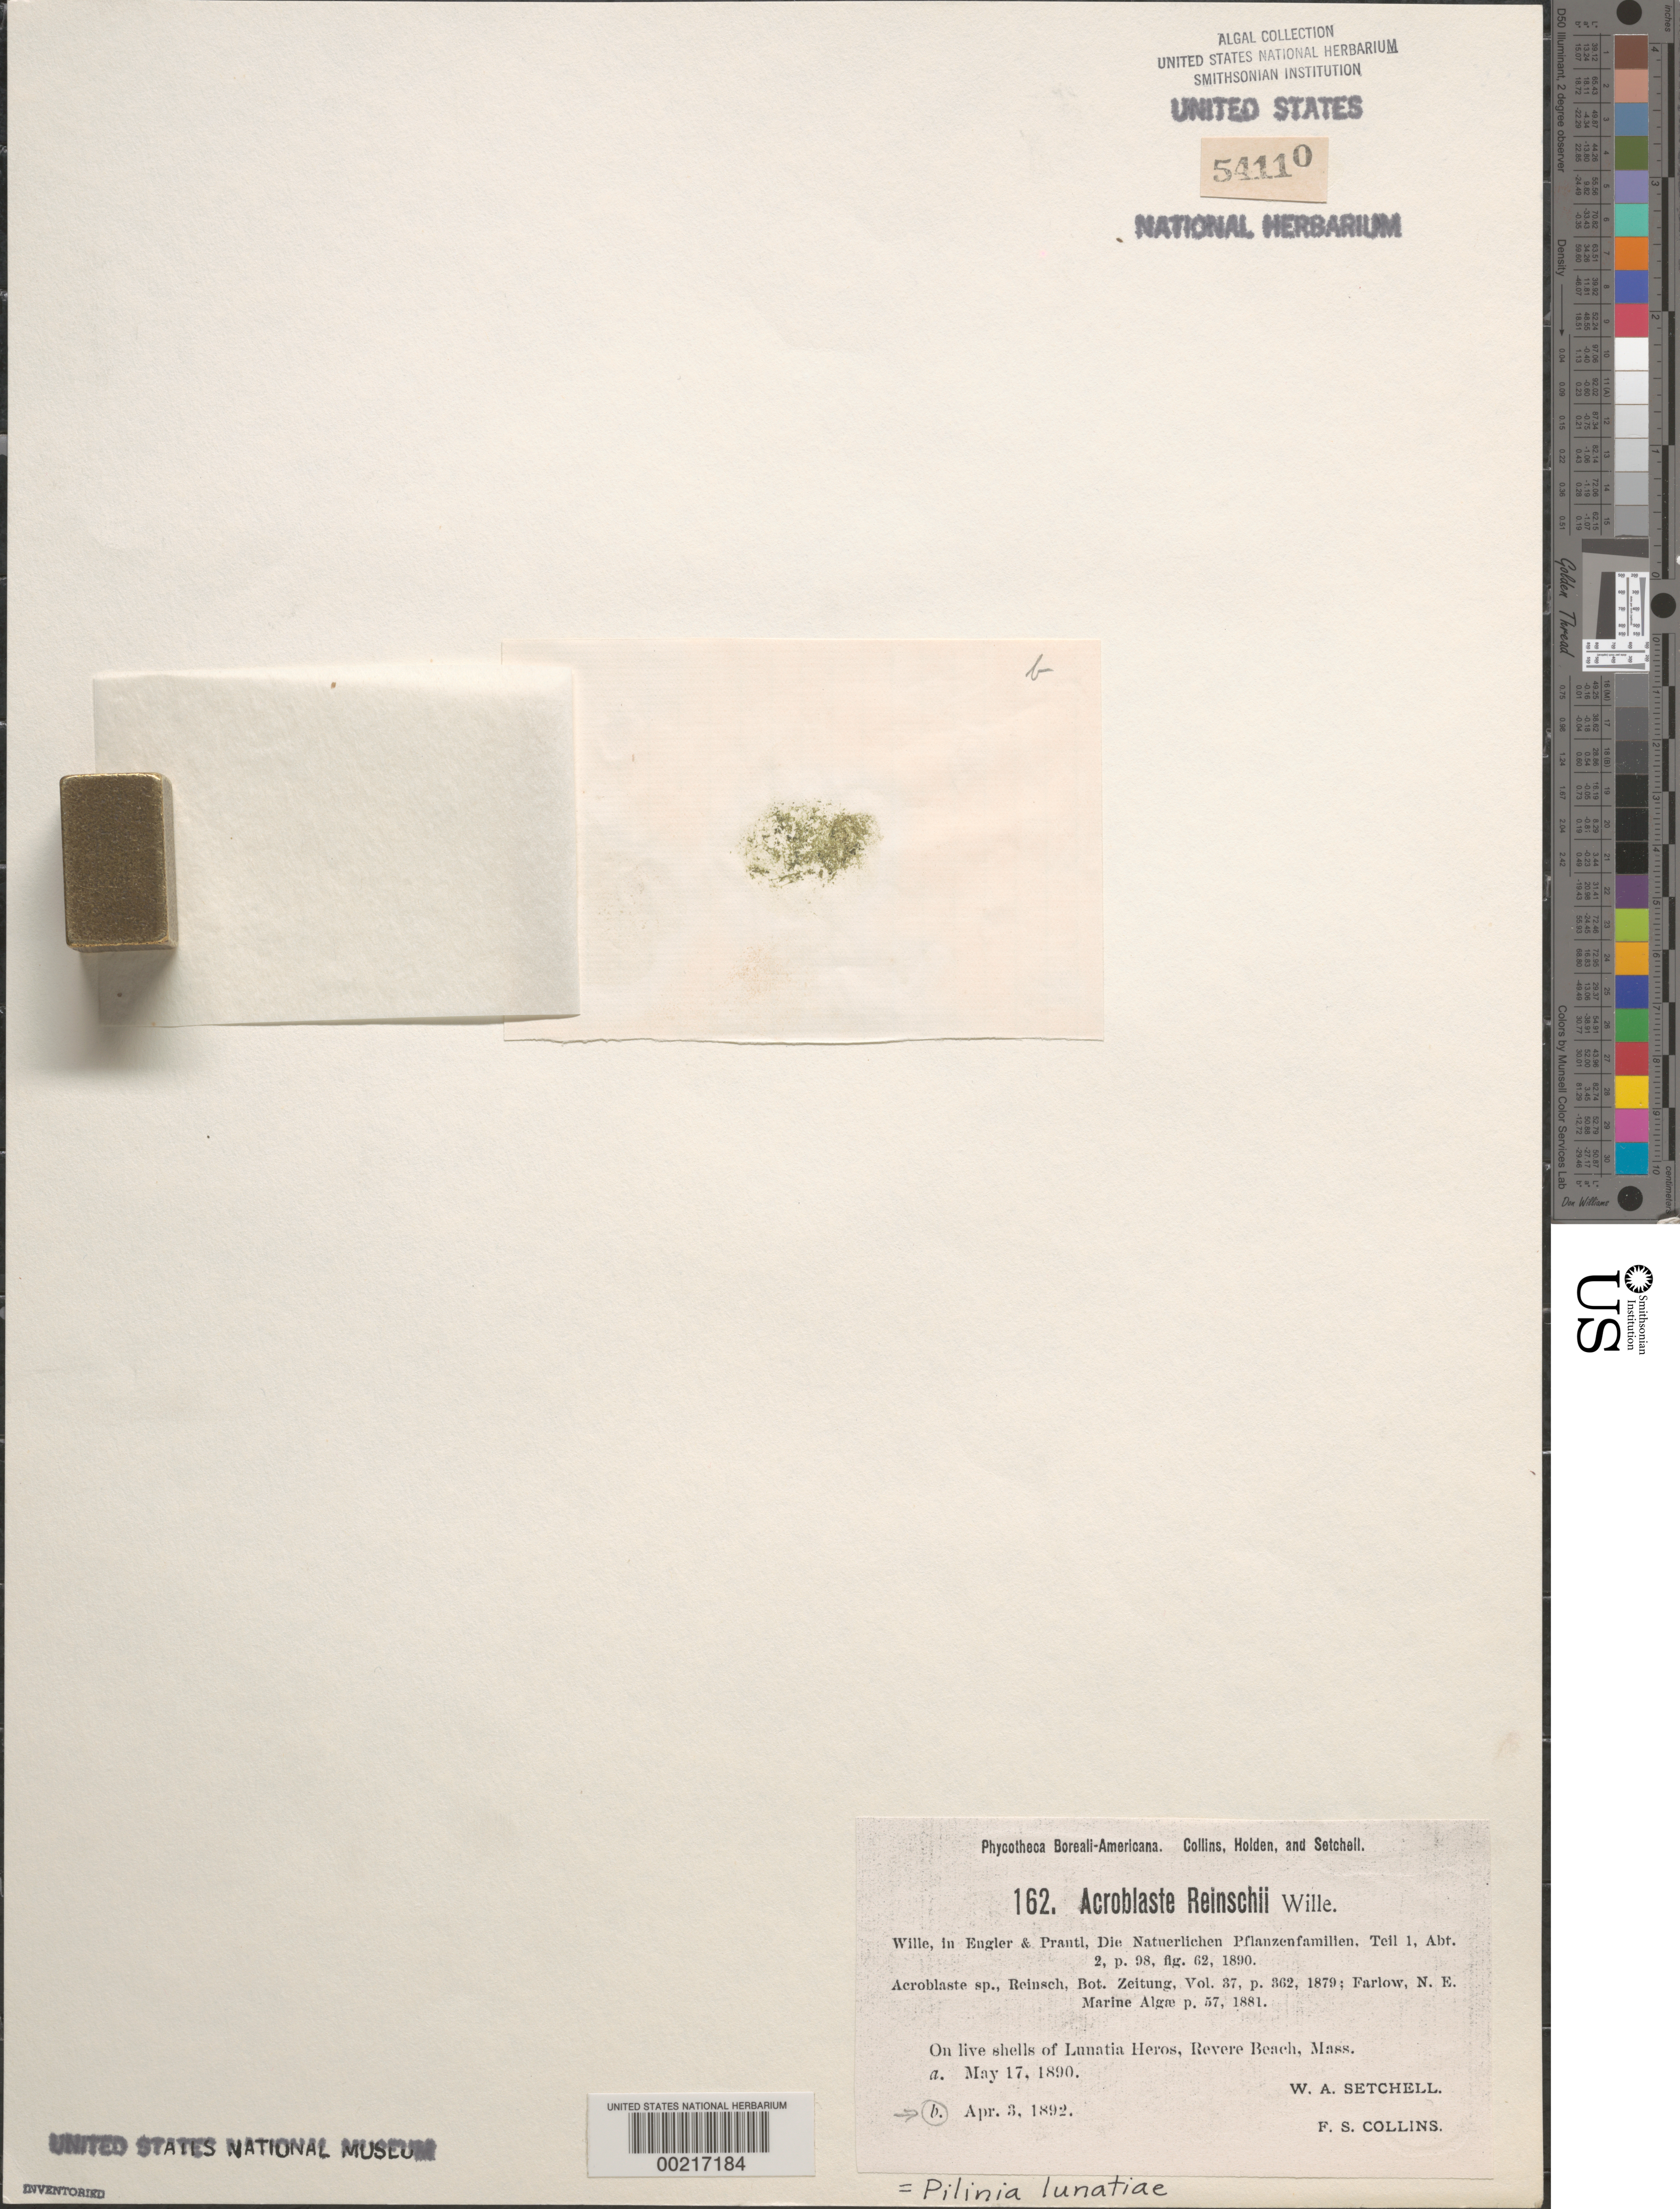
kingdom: Plantae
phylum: Chlorophyta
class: Ulvophyceae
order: Trentepohliales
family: Trentepohliaceae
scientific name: Pilinia lunatiae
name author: Collins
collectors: F. Collins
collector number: PB-A 162b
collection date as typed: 03 Apr 1892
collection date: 1892-04-03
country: United States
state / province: Massachusetts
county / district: Suffolk County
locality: Revere Beach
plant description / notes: Collins, Holden & Setchell, Phycotheca Boreali-Americana, as Acroblaste reinschii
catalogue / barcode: US 54110